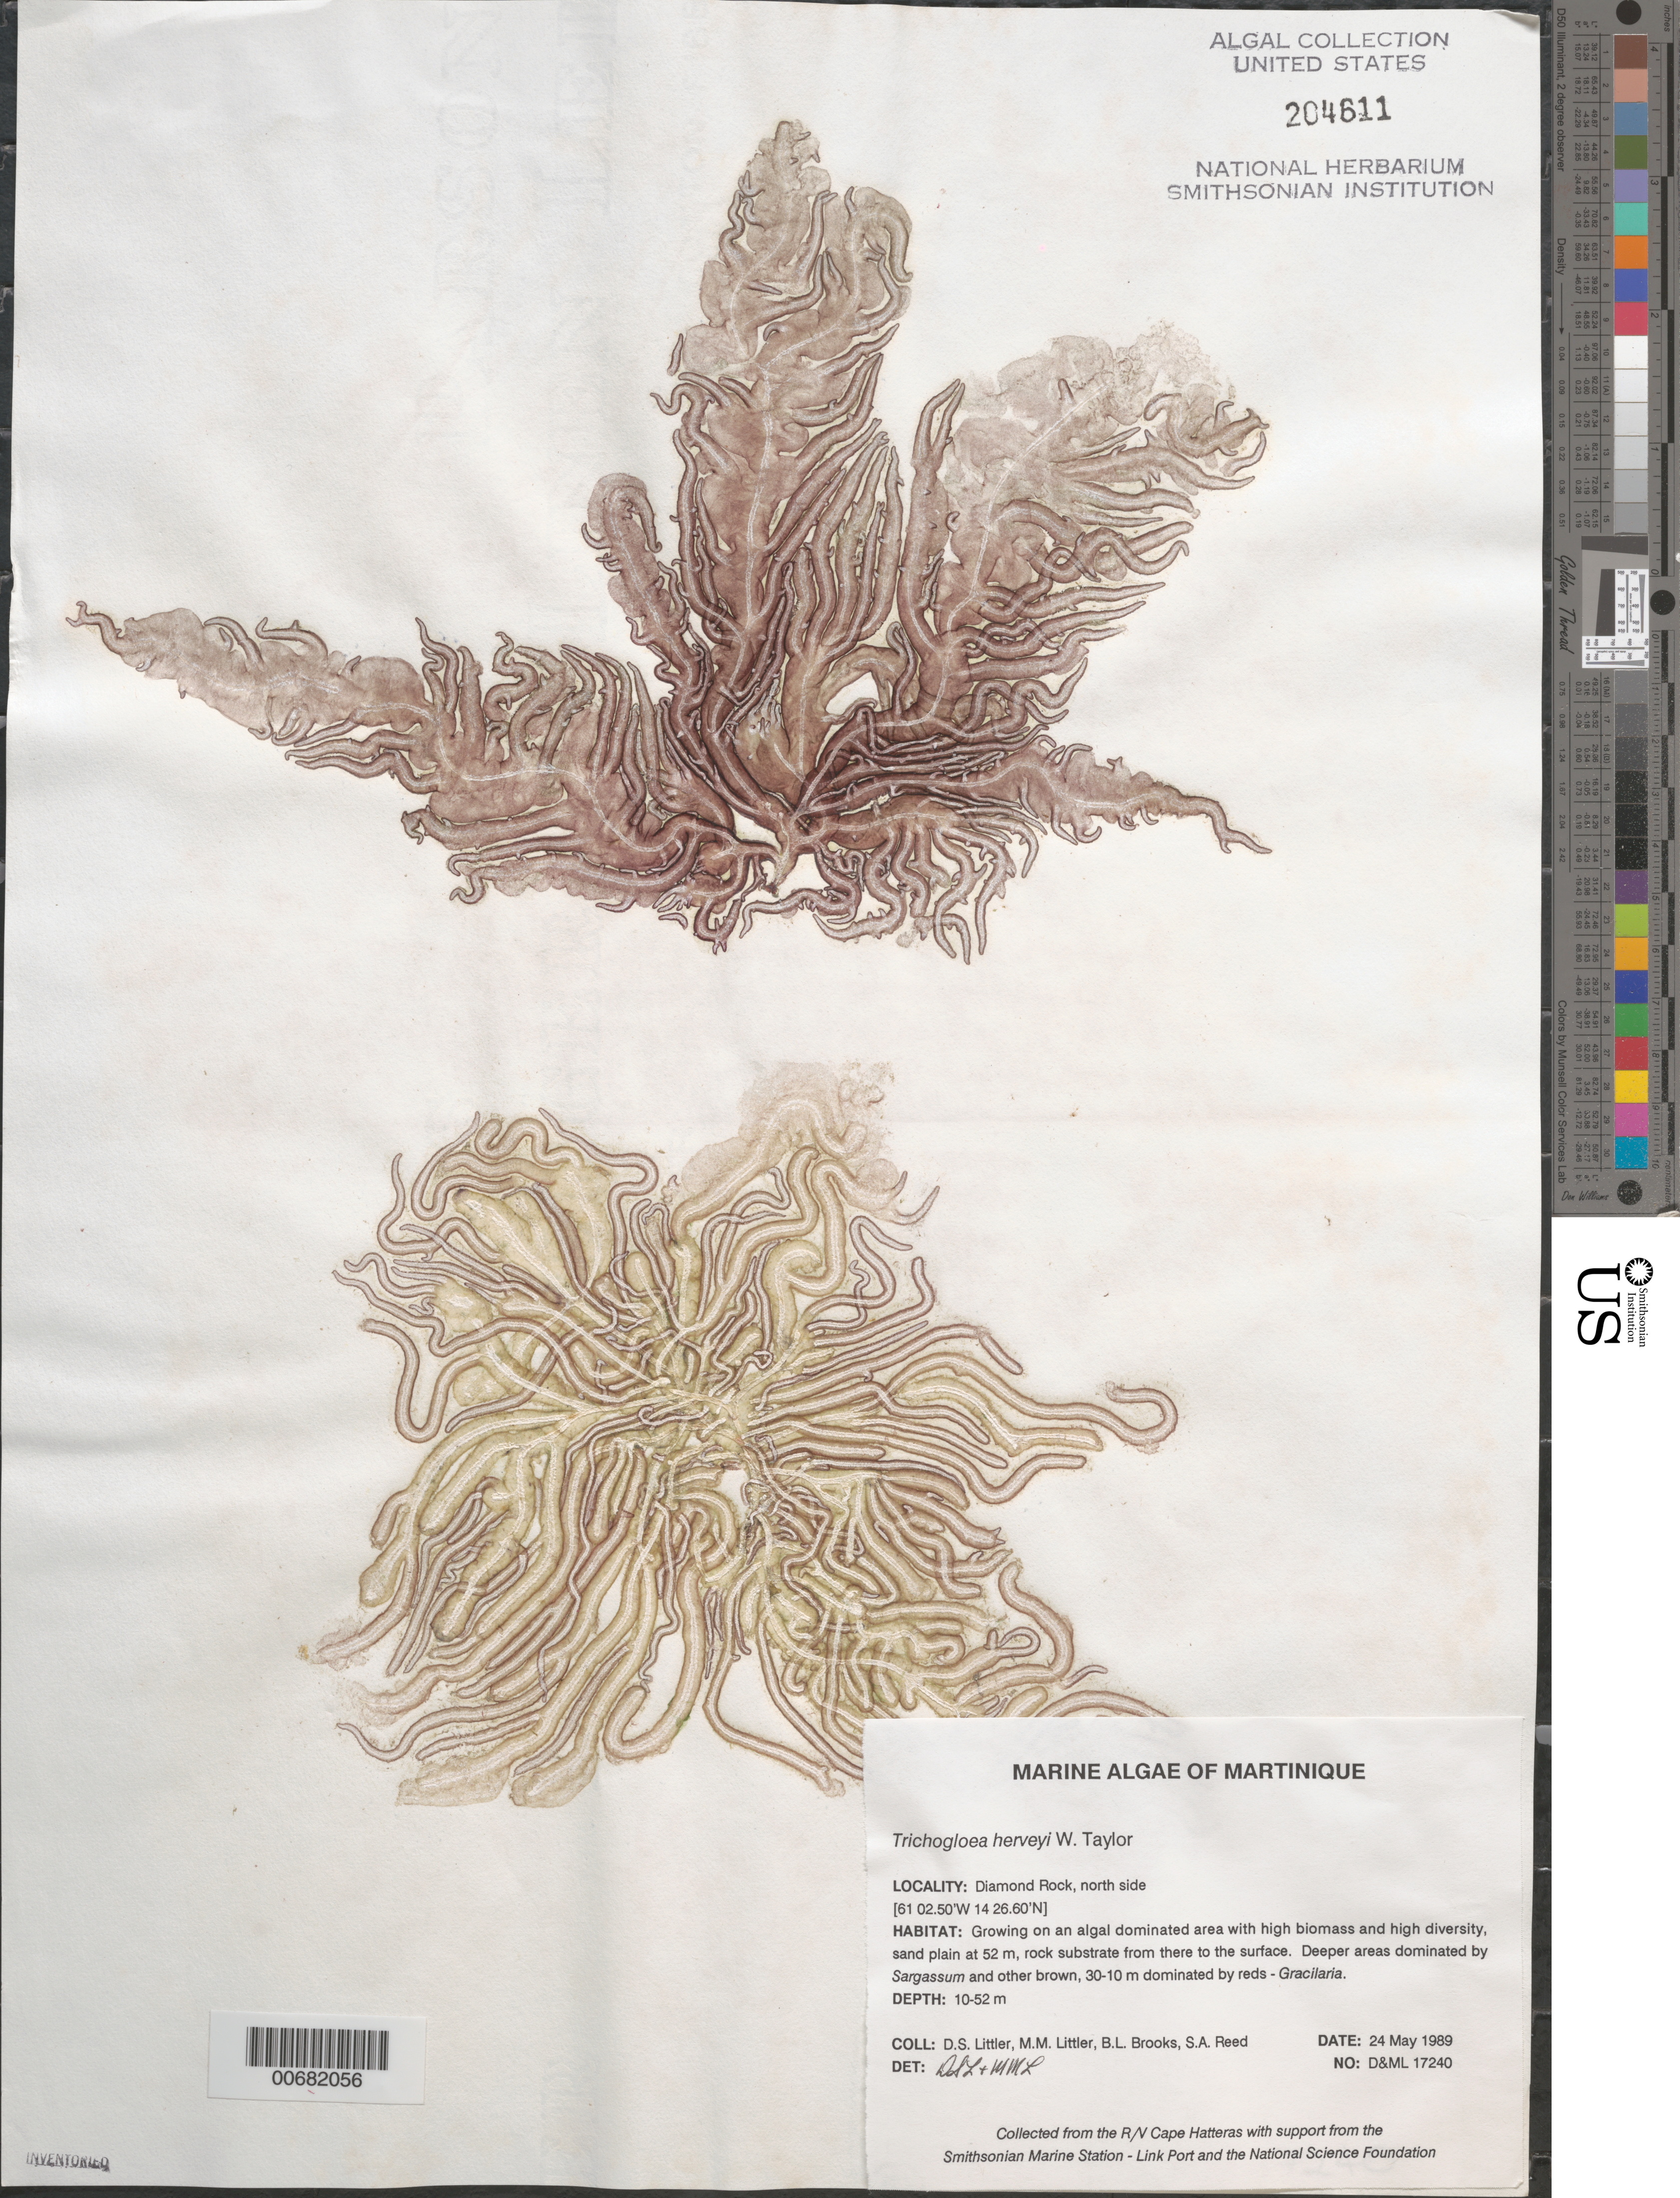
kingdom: Plantae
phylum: Rhodophyta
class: Florideophyceae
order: Nemaliales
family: Liagoraceae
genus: Trichogloea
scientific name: Trichogloea herveyi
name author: W.R. Taylor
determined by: Littler, D. S.; Littler, M. M.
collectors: D. S. Littler, M. M. Littler, B. Brooks & S. Reed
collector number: D&ML 17240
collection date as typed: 24 May 1989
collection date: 1989-05-24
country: Martinique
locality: Diamond Rock, north side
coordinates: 14 26.60' N, 61 02.50' W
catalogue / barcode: US 204611